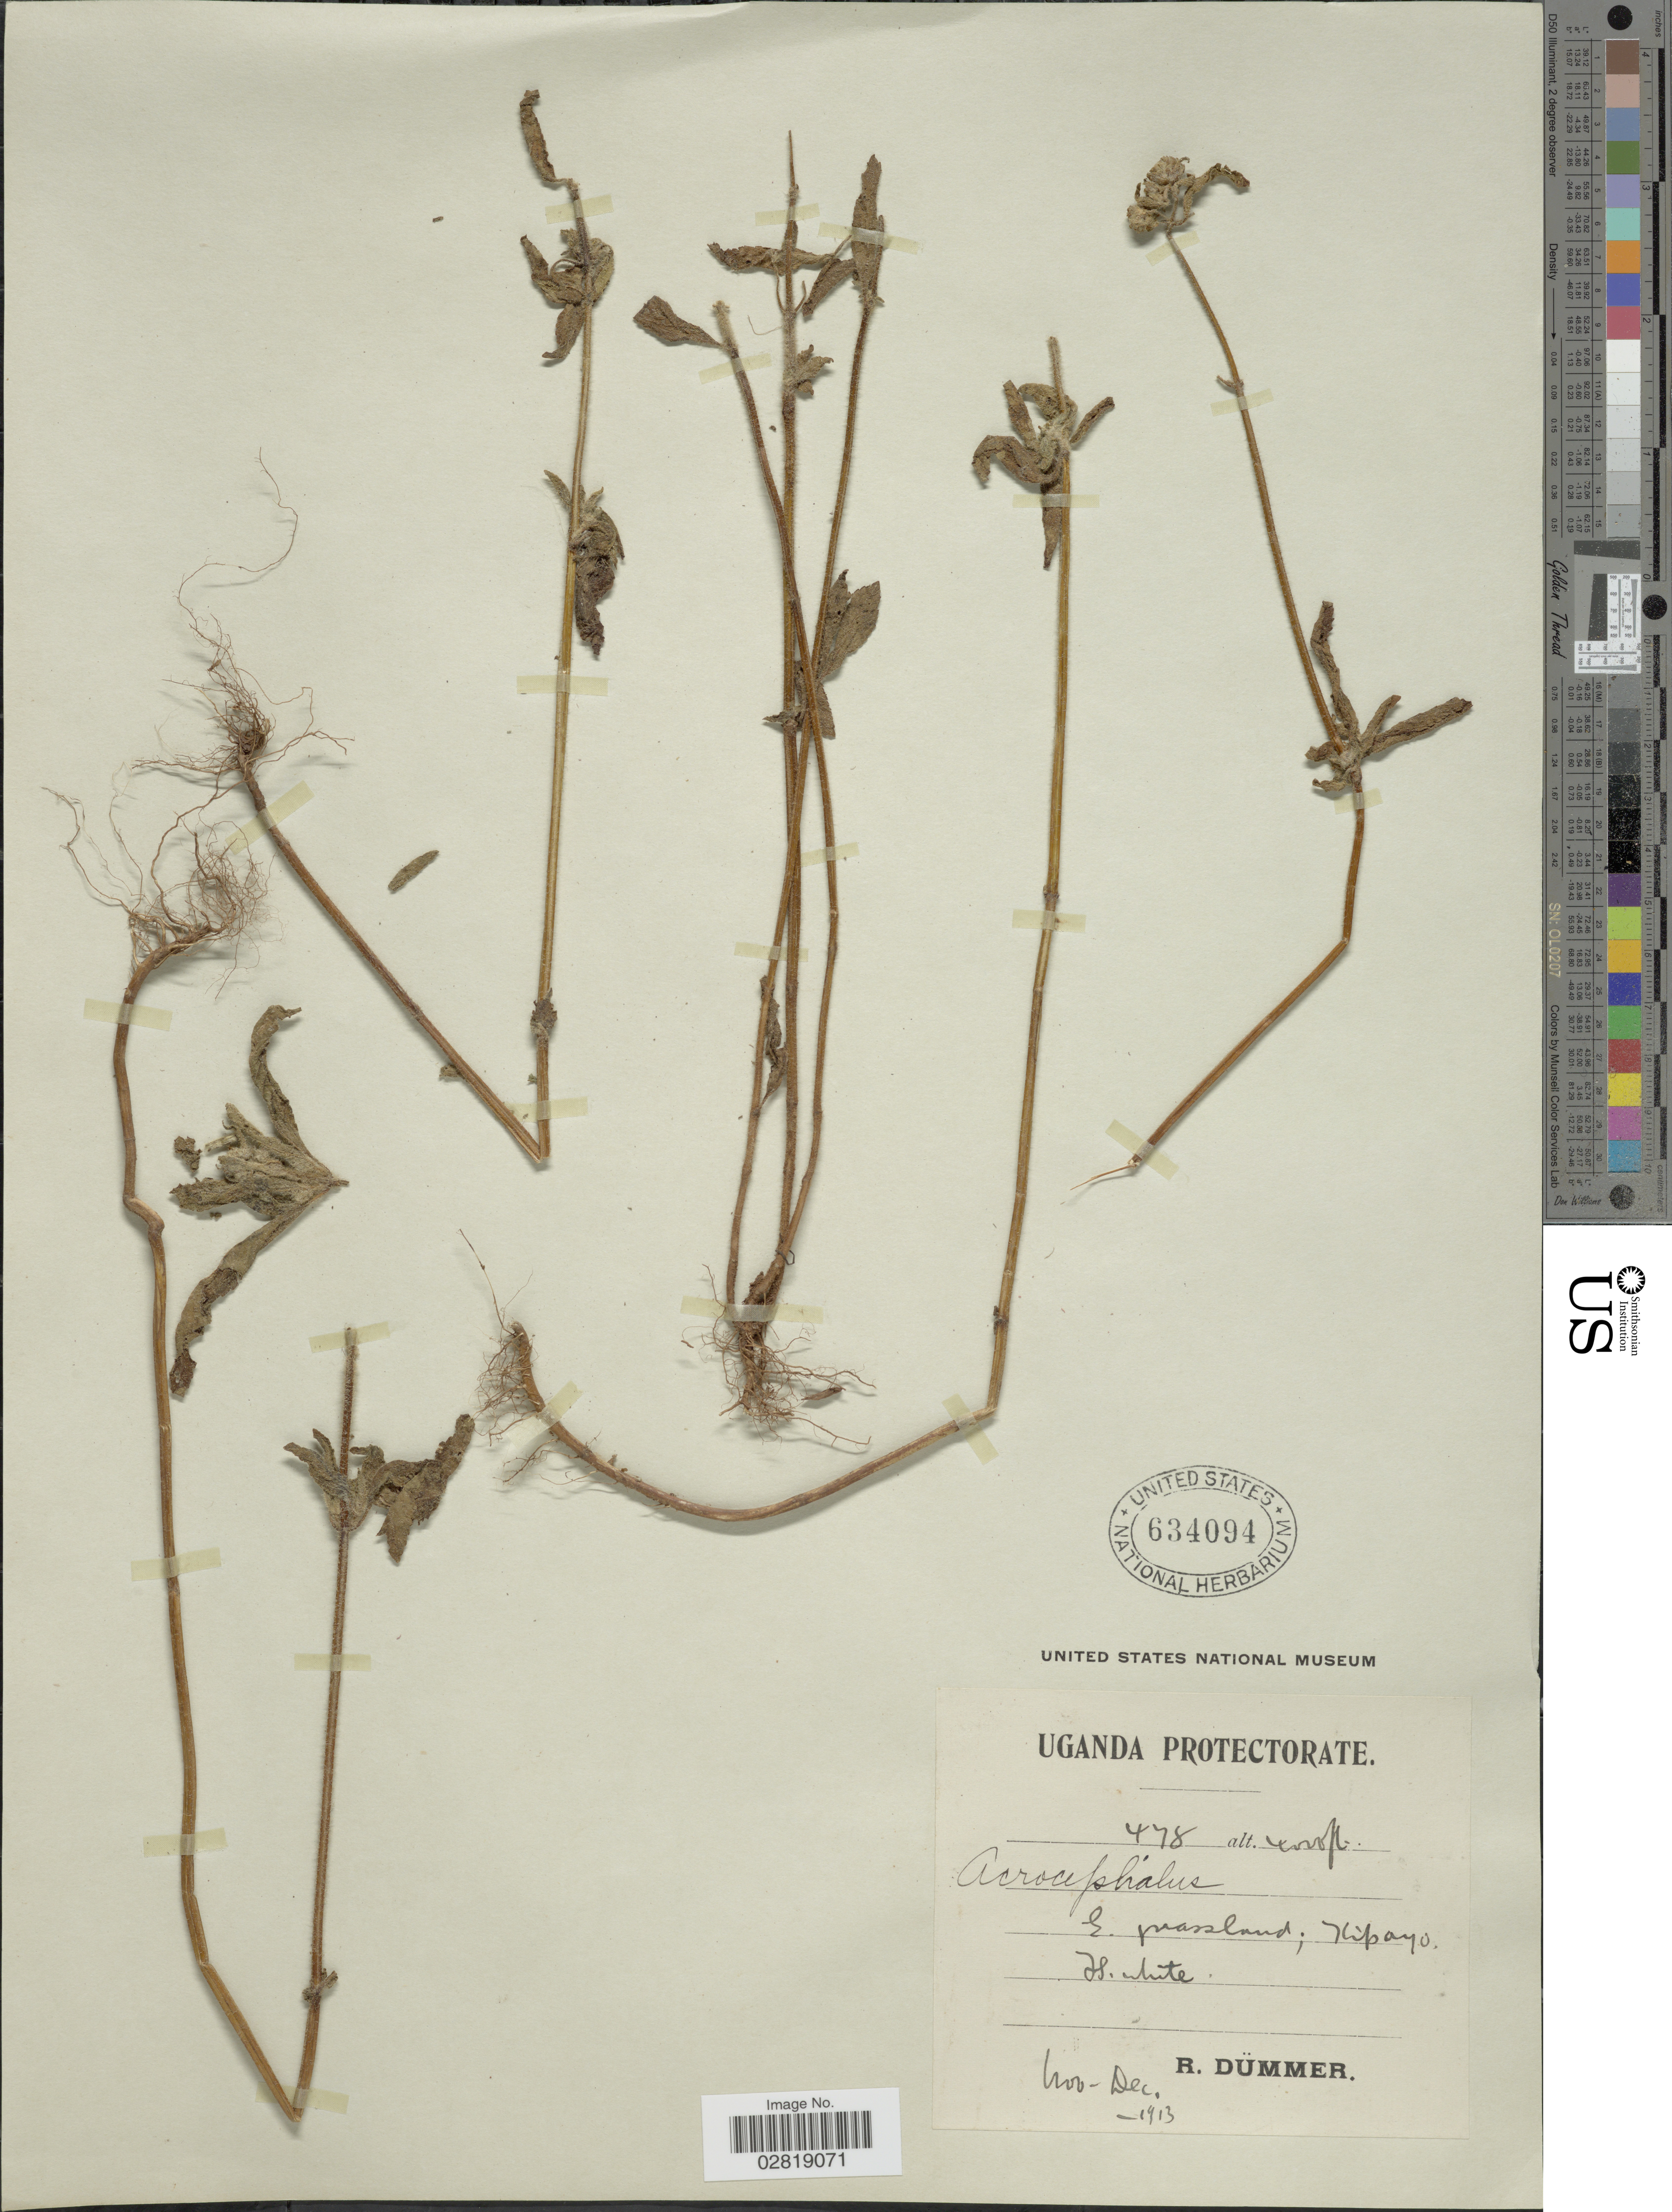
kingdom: Plantae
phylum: Tracheophyta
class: Magnoliopsida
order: Lamiales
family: Lamiaceae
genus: Haumaniastrum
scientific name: Haumaniastrum sp.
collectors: R. A. Dümmer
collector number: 478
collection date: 1913-11/1913-12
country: Uganda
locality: Uganda Protectorate. Kipayo.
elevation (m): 1219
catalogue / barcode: US 634094